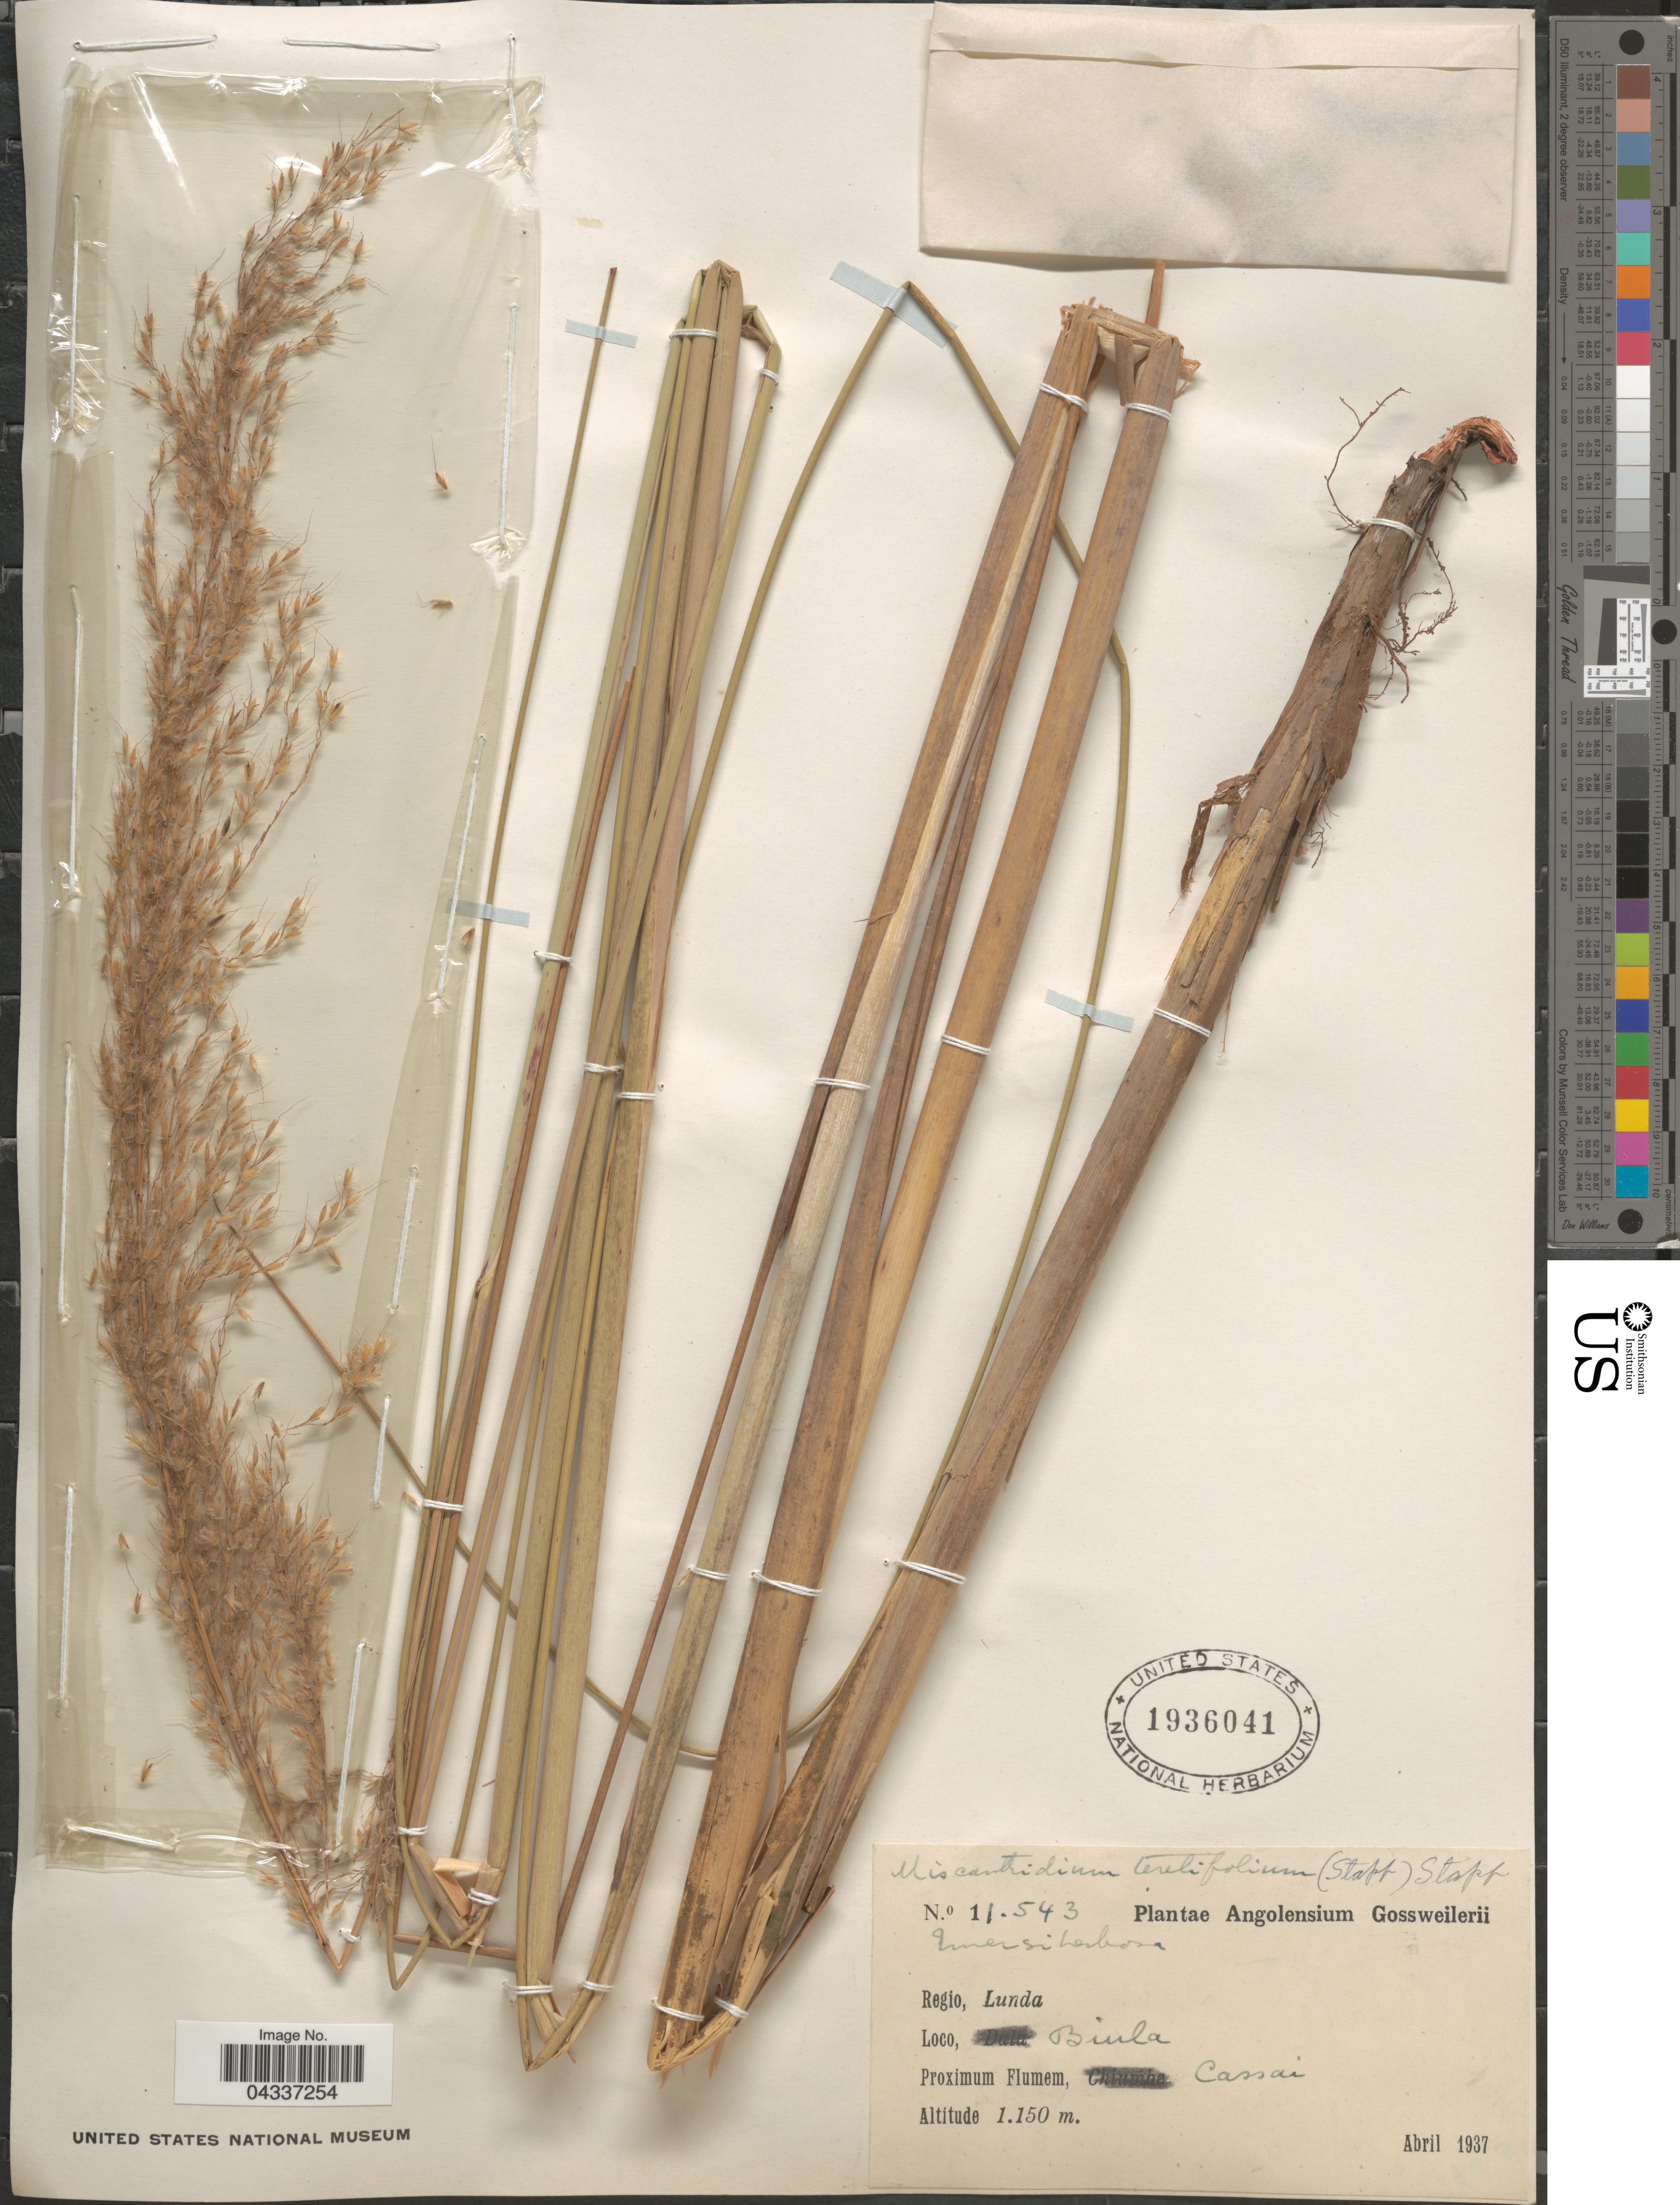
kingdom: Plantae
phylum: Tracheophyta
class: Liliopsida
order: Poales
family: Poaceae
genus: Miscanthidium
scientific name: Miscanthidium teretifolium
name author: (Stapf) Stapf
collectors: -. Gossweiler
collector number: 11543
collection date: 1937-04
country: Angola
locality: Angolensium. Regio, Lunda. Biula. Proximum Flumen, Cassai.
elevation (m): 1150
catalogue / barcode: US 1936041